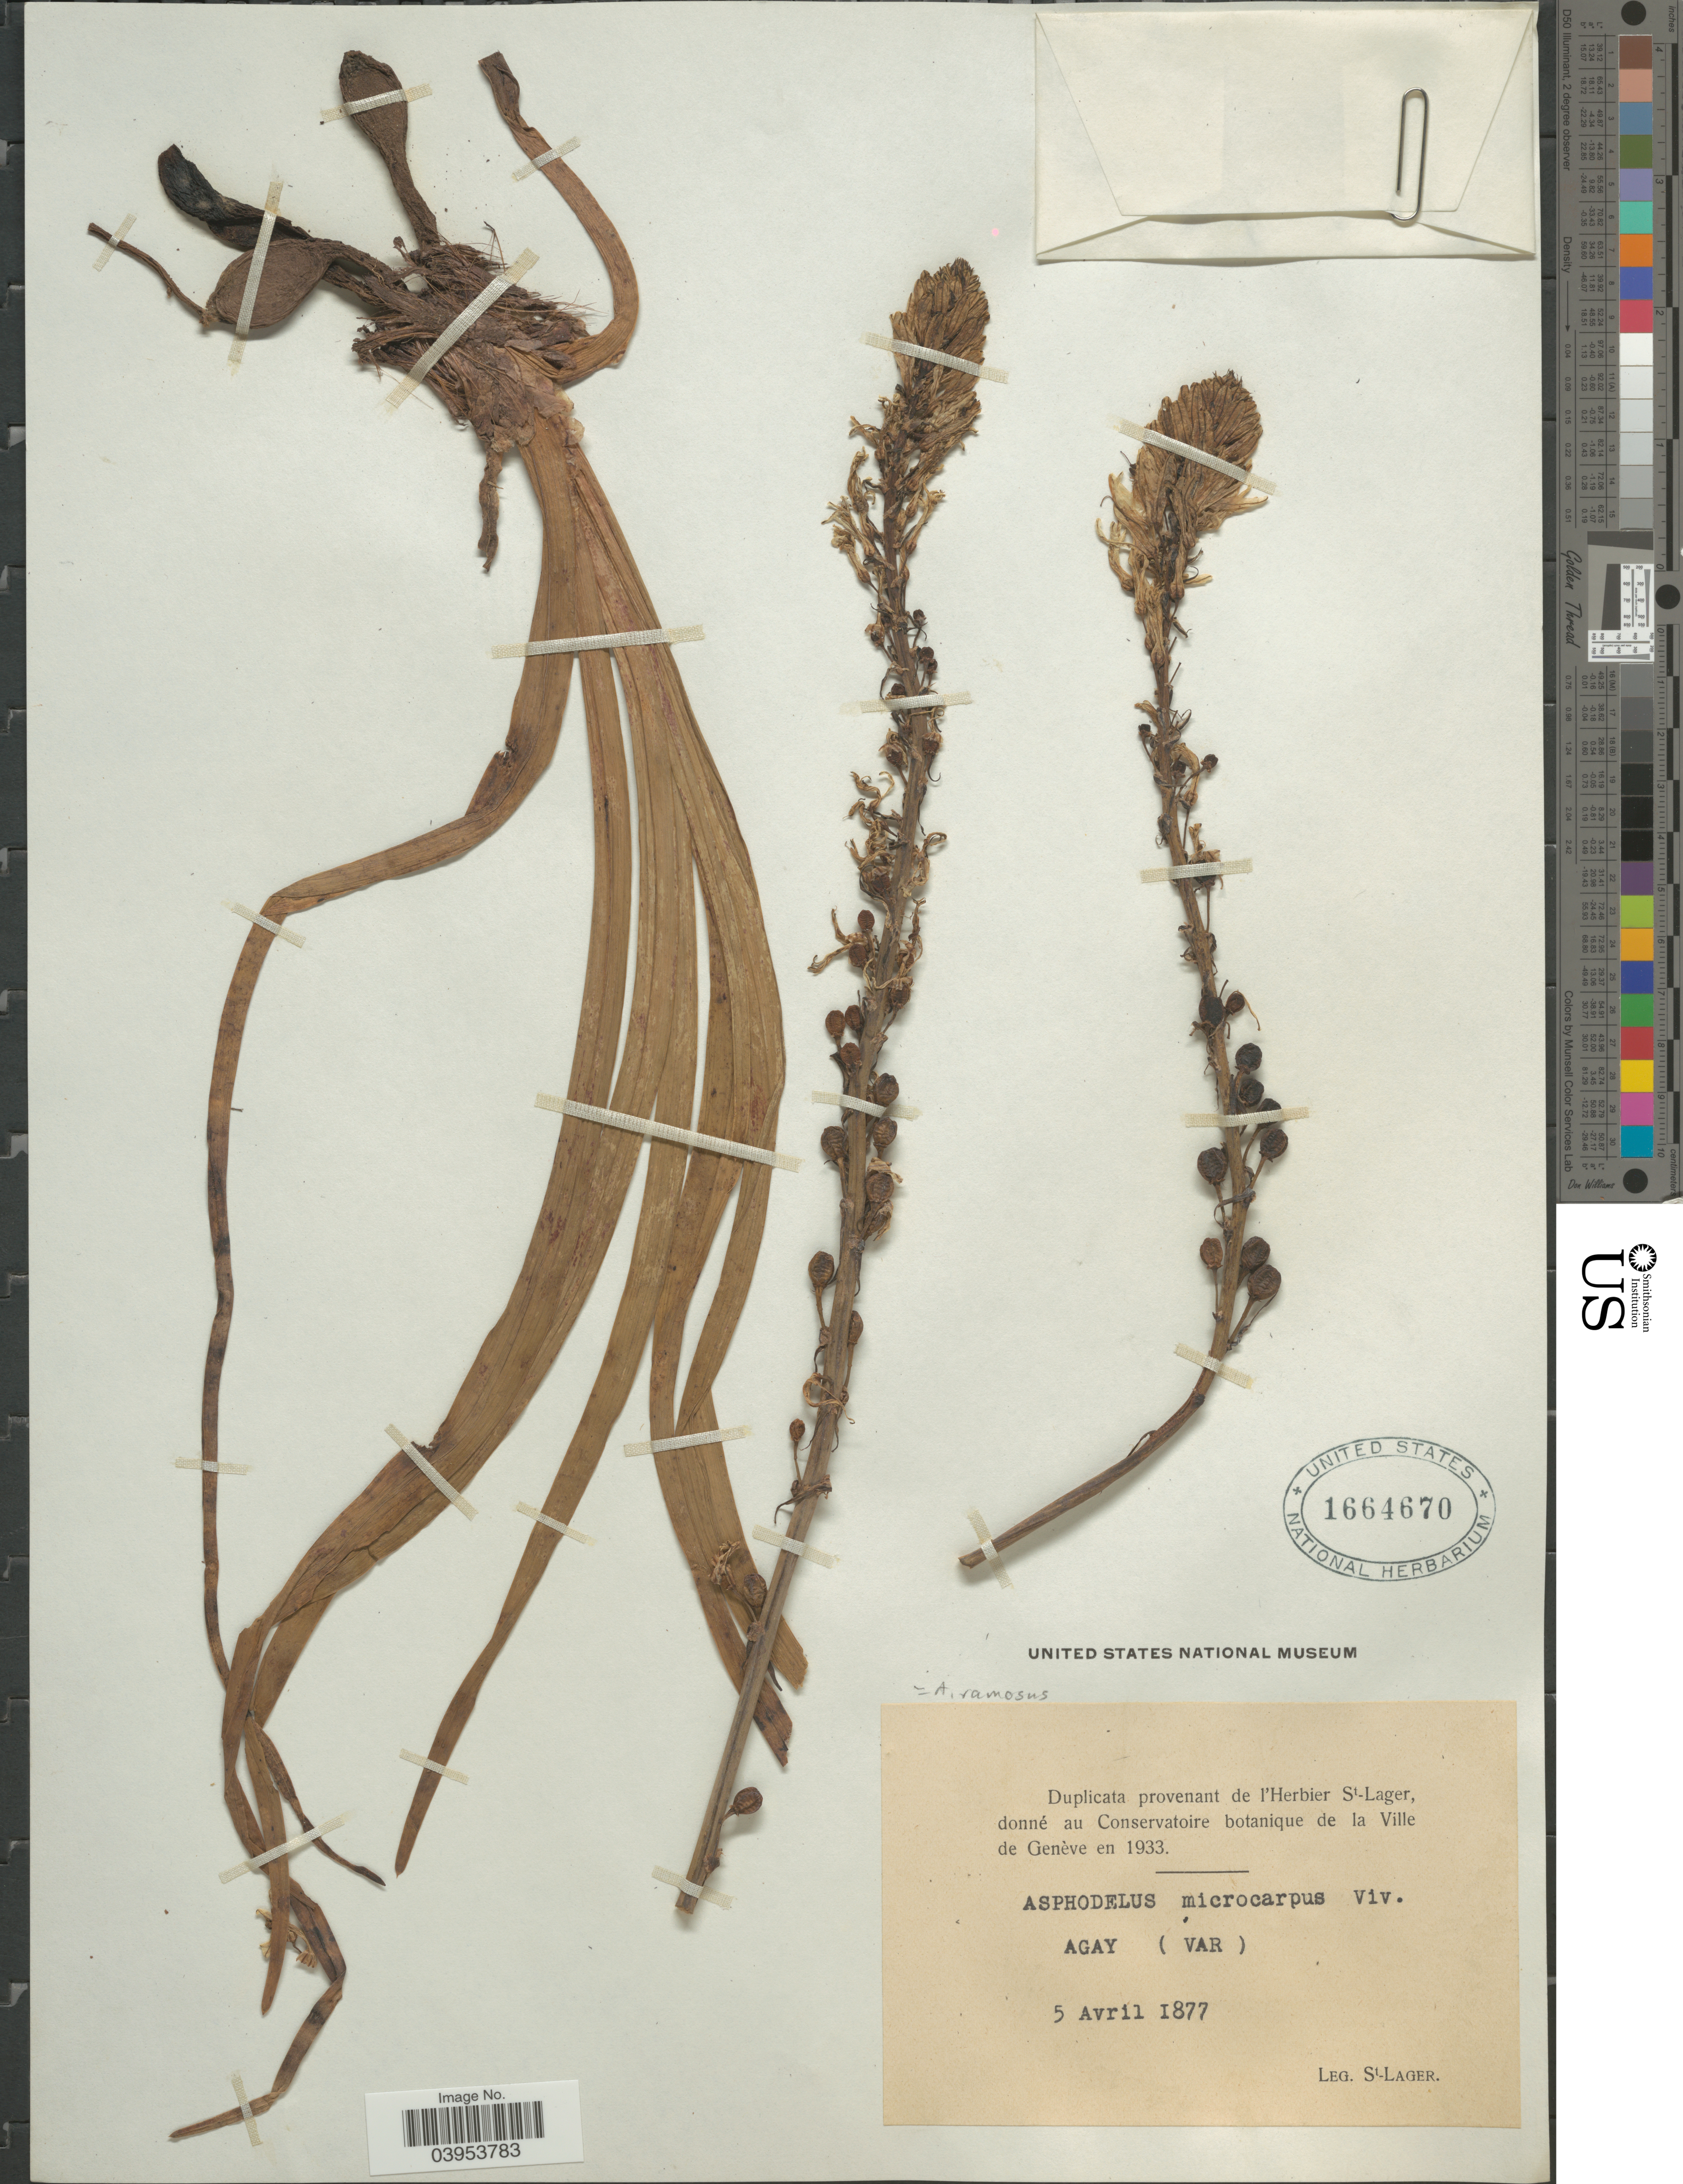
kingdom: Plantae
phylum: Tracheophyta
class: Liliopsida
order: Asparagales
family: Asphodelaceae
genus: Asphodelus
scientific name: Asphodelus ramosus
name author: L.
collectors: -. St. Lager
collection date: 1877-04-05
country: France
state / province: Provence-Alpes-Côte d'Azur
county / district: Var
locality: Agay (Var).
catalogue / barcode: US 1664670